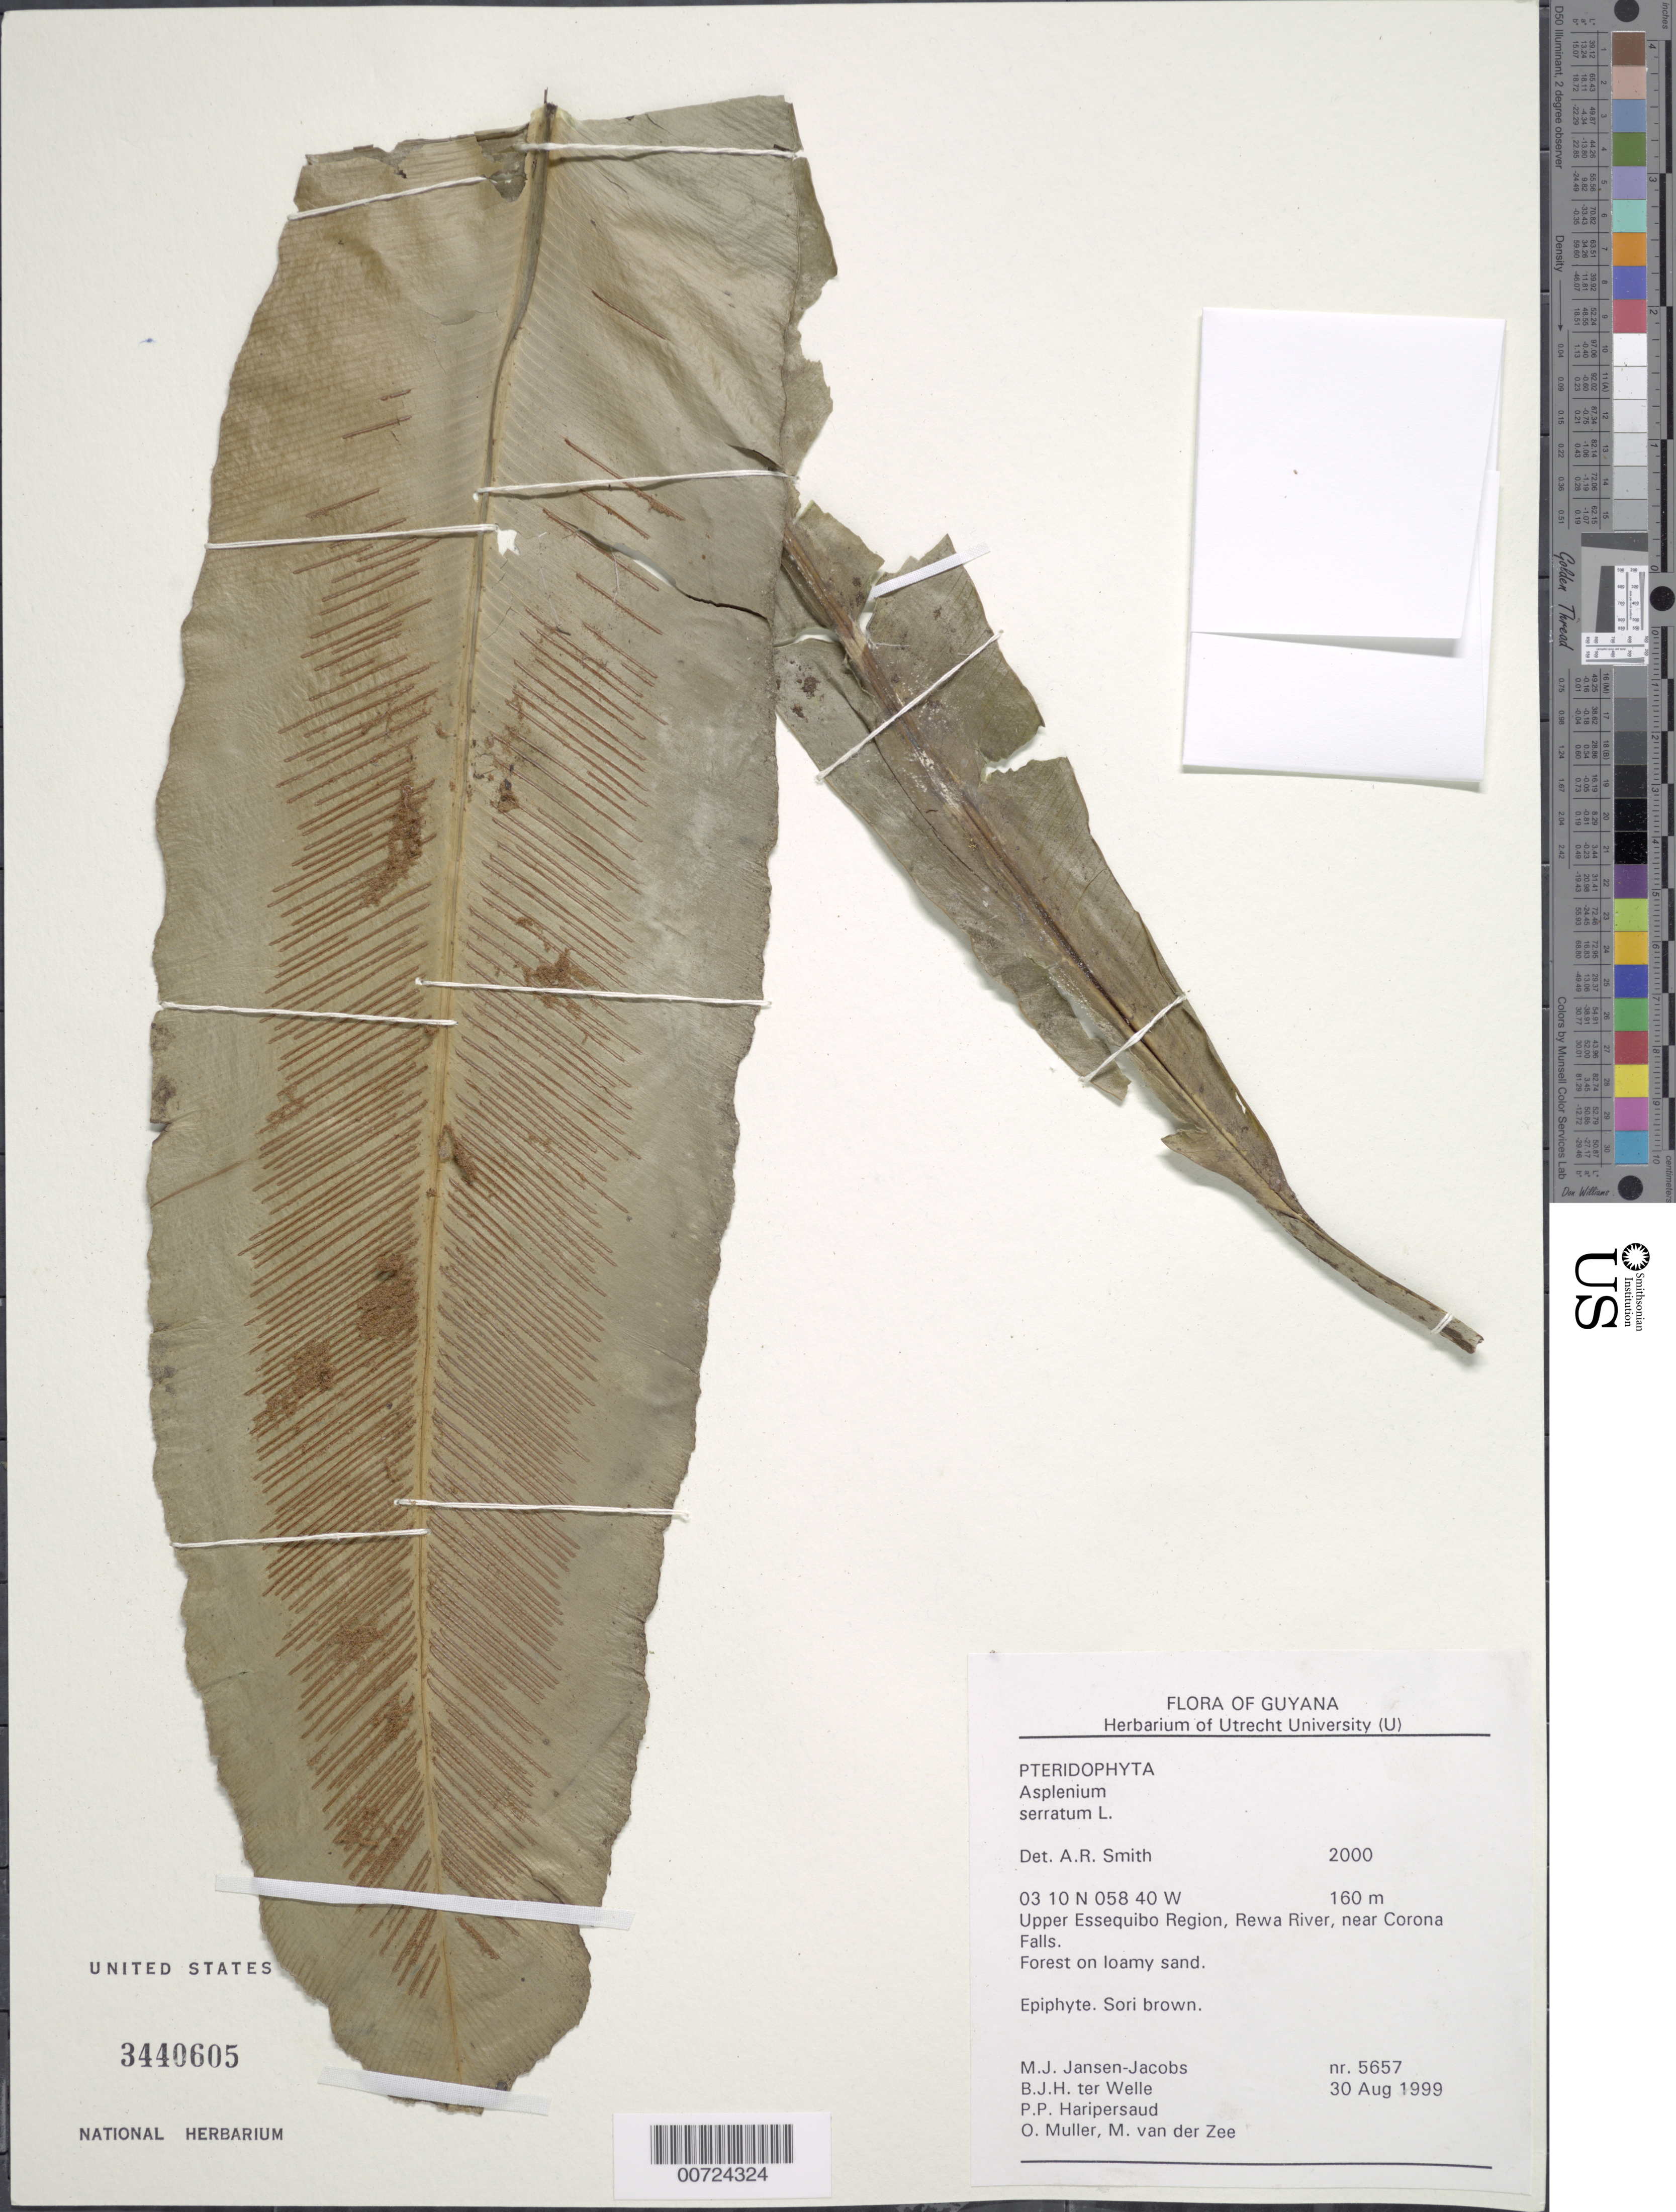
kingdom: Plantae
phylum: Tracheophyta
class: Polypodiopsida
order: Polypodiales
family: Aspleniaceae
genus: Asplenium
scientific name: Asplenium serratum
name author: L.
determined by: Smith, Alan R., (UC)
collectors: M. J. Jansen-Jacobs, B. Welle, P. Haripersaud, O. Muller & M. van der Zee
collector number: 5657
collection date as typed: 30-Aug-99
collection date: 1999-08-30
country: Guyana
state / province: U. Takutu-U. Essequibo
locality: Rewa River, near Corona Falls, Upper Essequibo Region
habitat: Forest on loamy sand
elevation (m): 160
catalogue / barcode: US 3440605